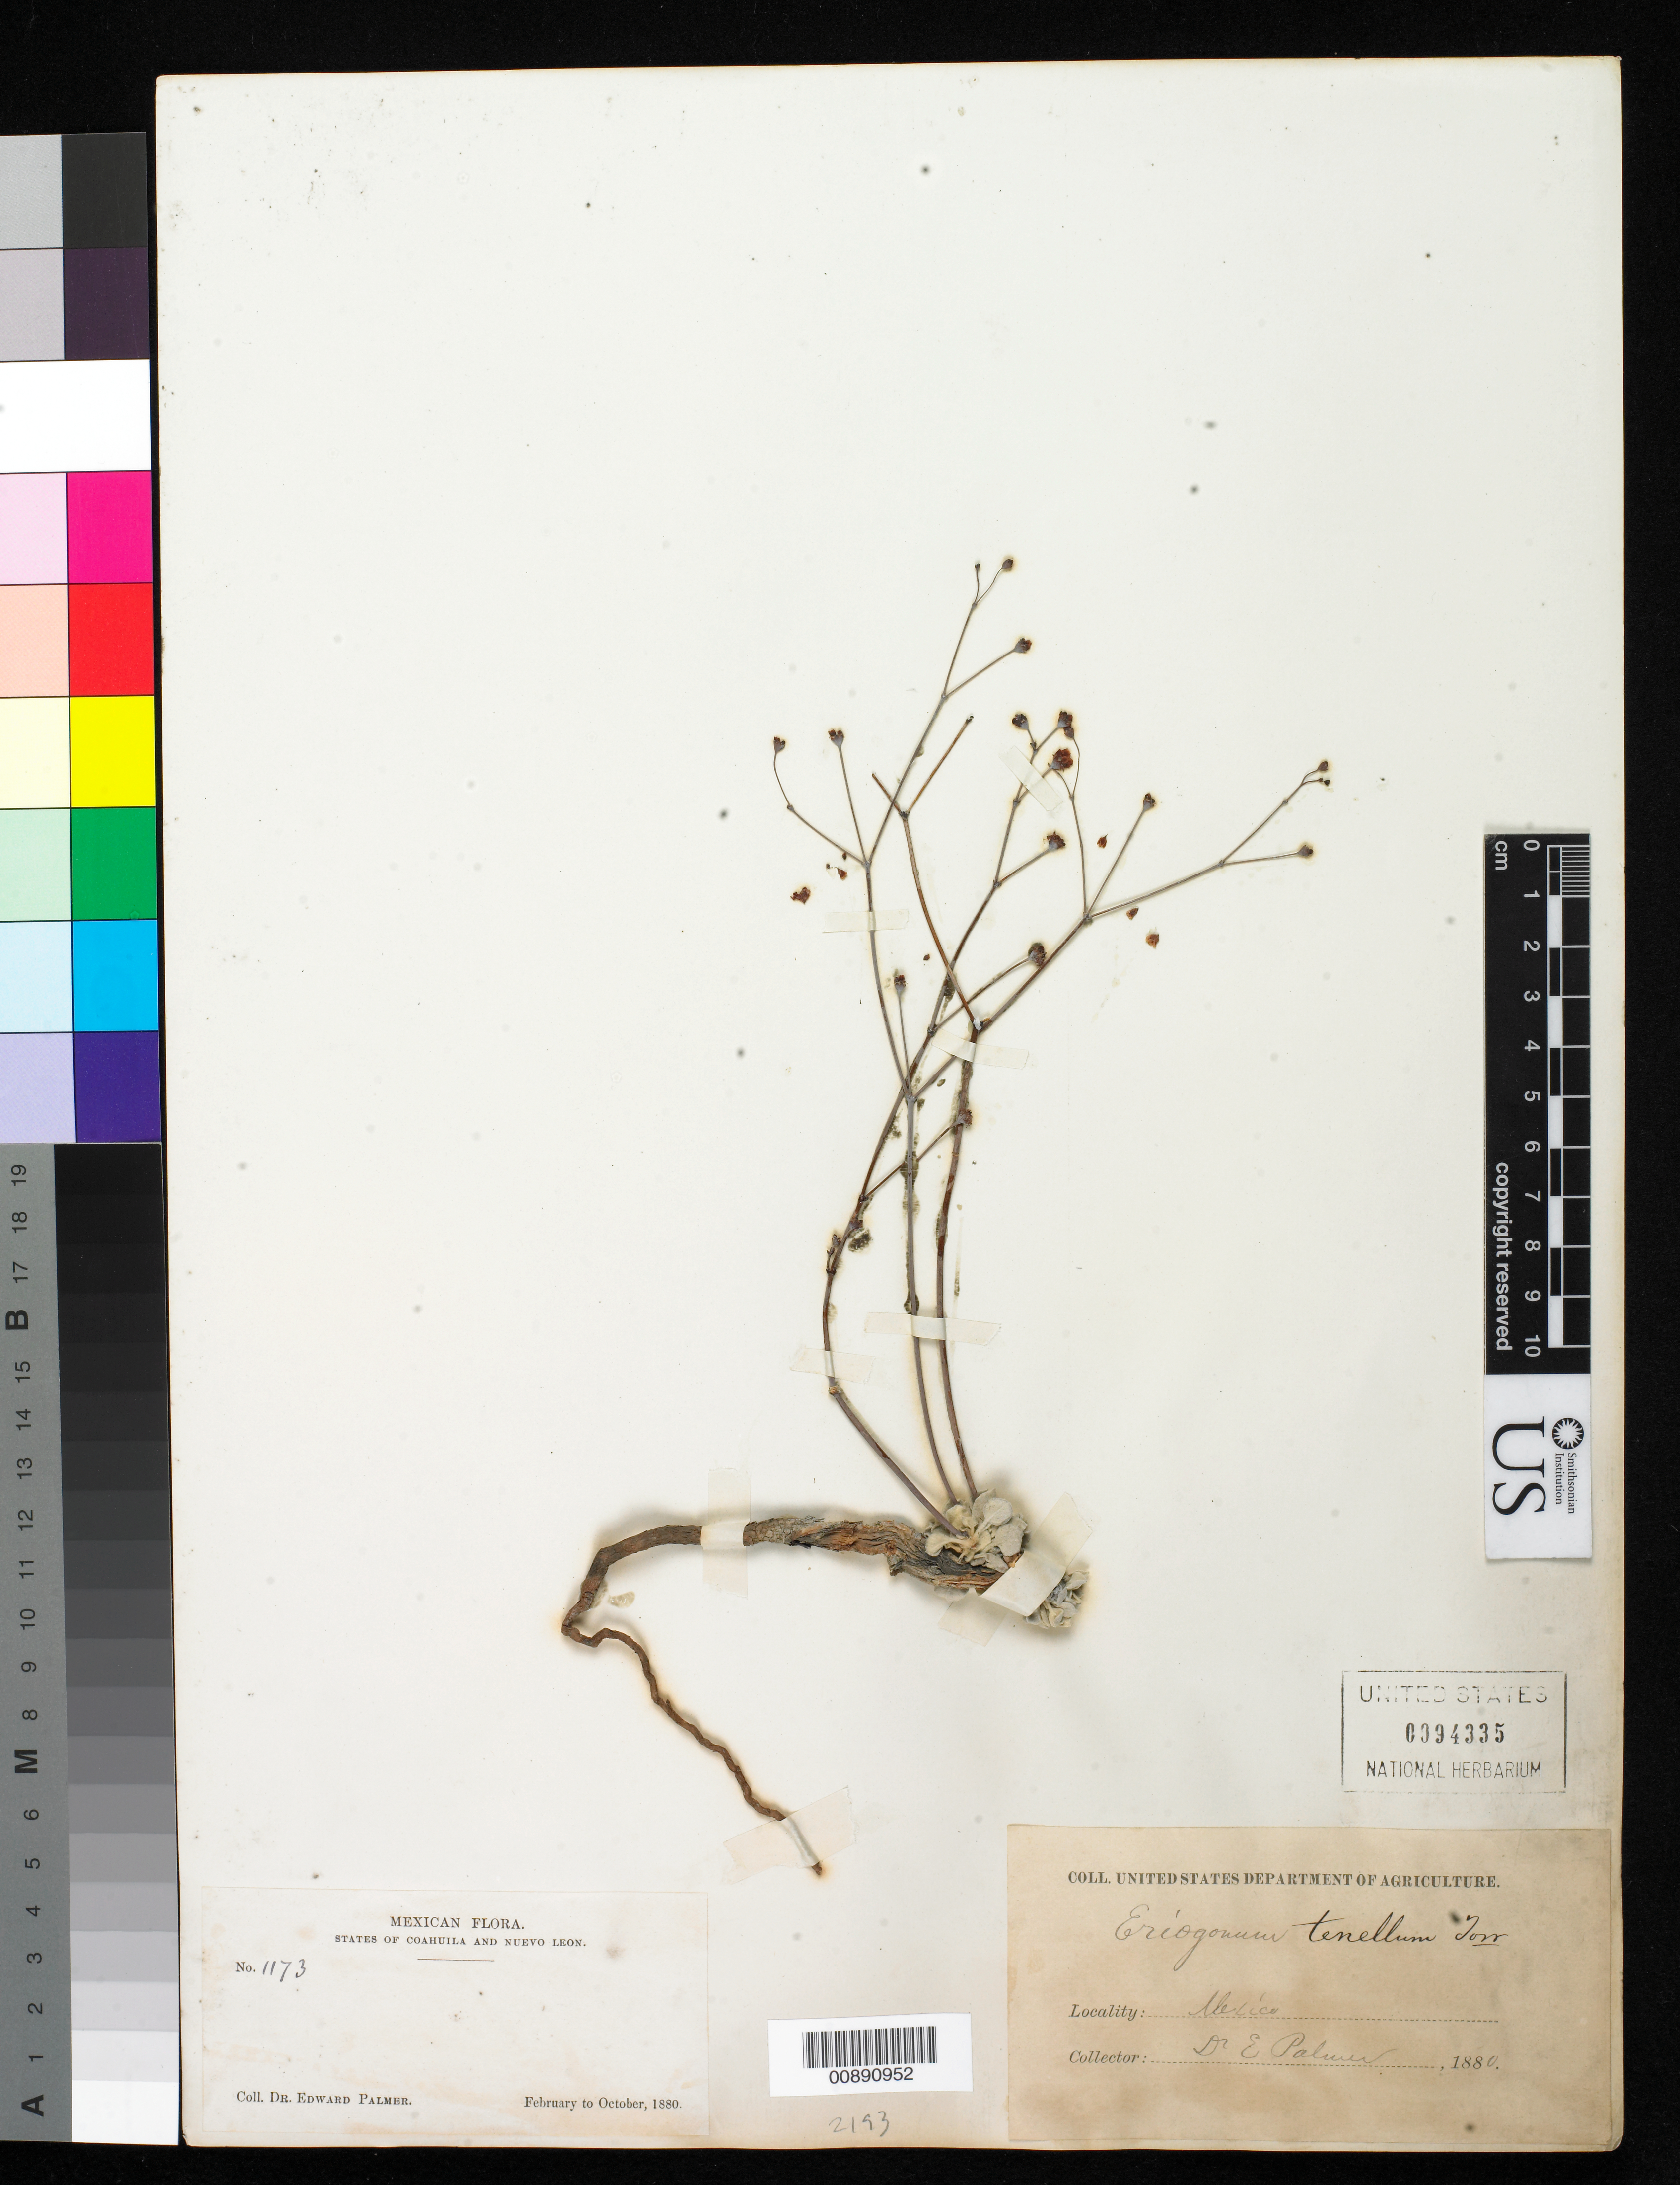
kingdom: Plantae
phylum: Tracheophyta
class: Magnoliopsida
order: Caryophyllales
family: Polygonaceae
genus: Eriogonum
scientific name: Eriogonum tenellum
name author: Torr.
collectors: E. Palmer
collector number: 1173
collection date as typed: Feb 1880 to -- Oct 1880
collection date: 1880-02/1880-10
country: Mexico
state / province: Coahuila / Nuevo León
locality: States of Coahuila and Nuevo León.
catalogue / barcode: US 94335